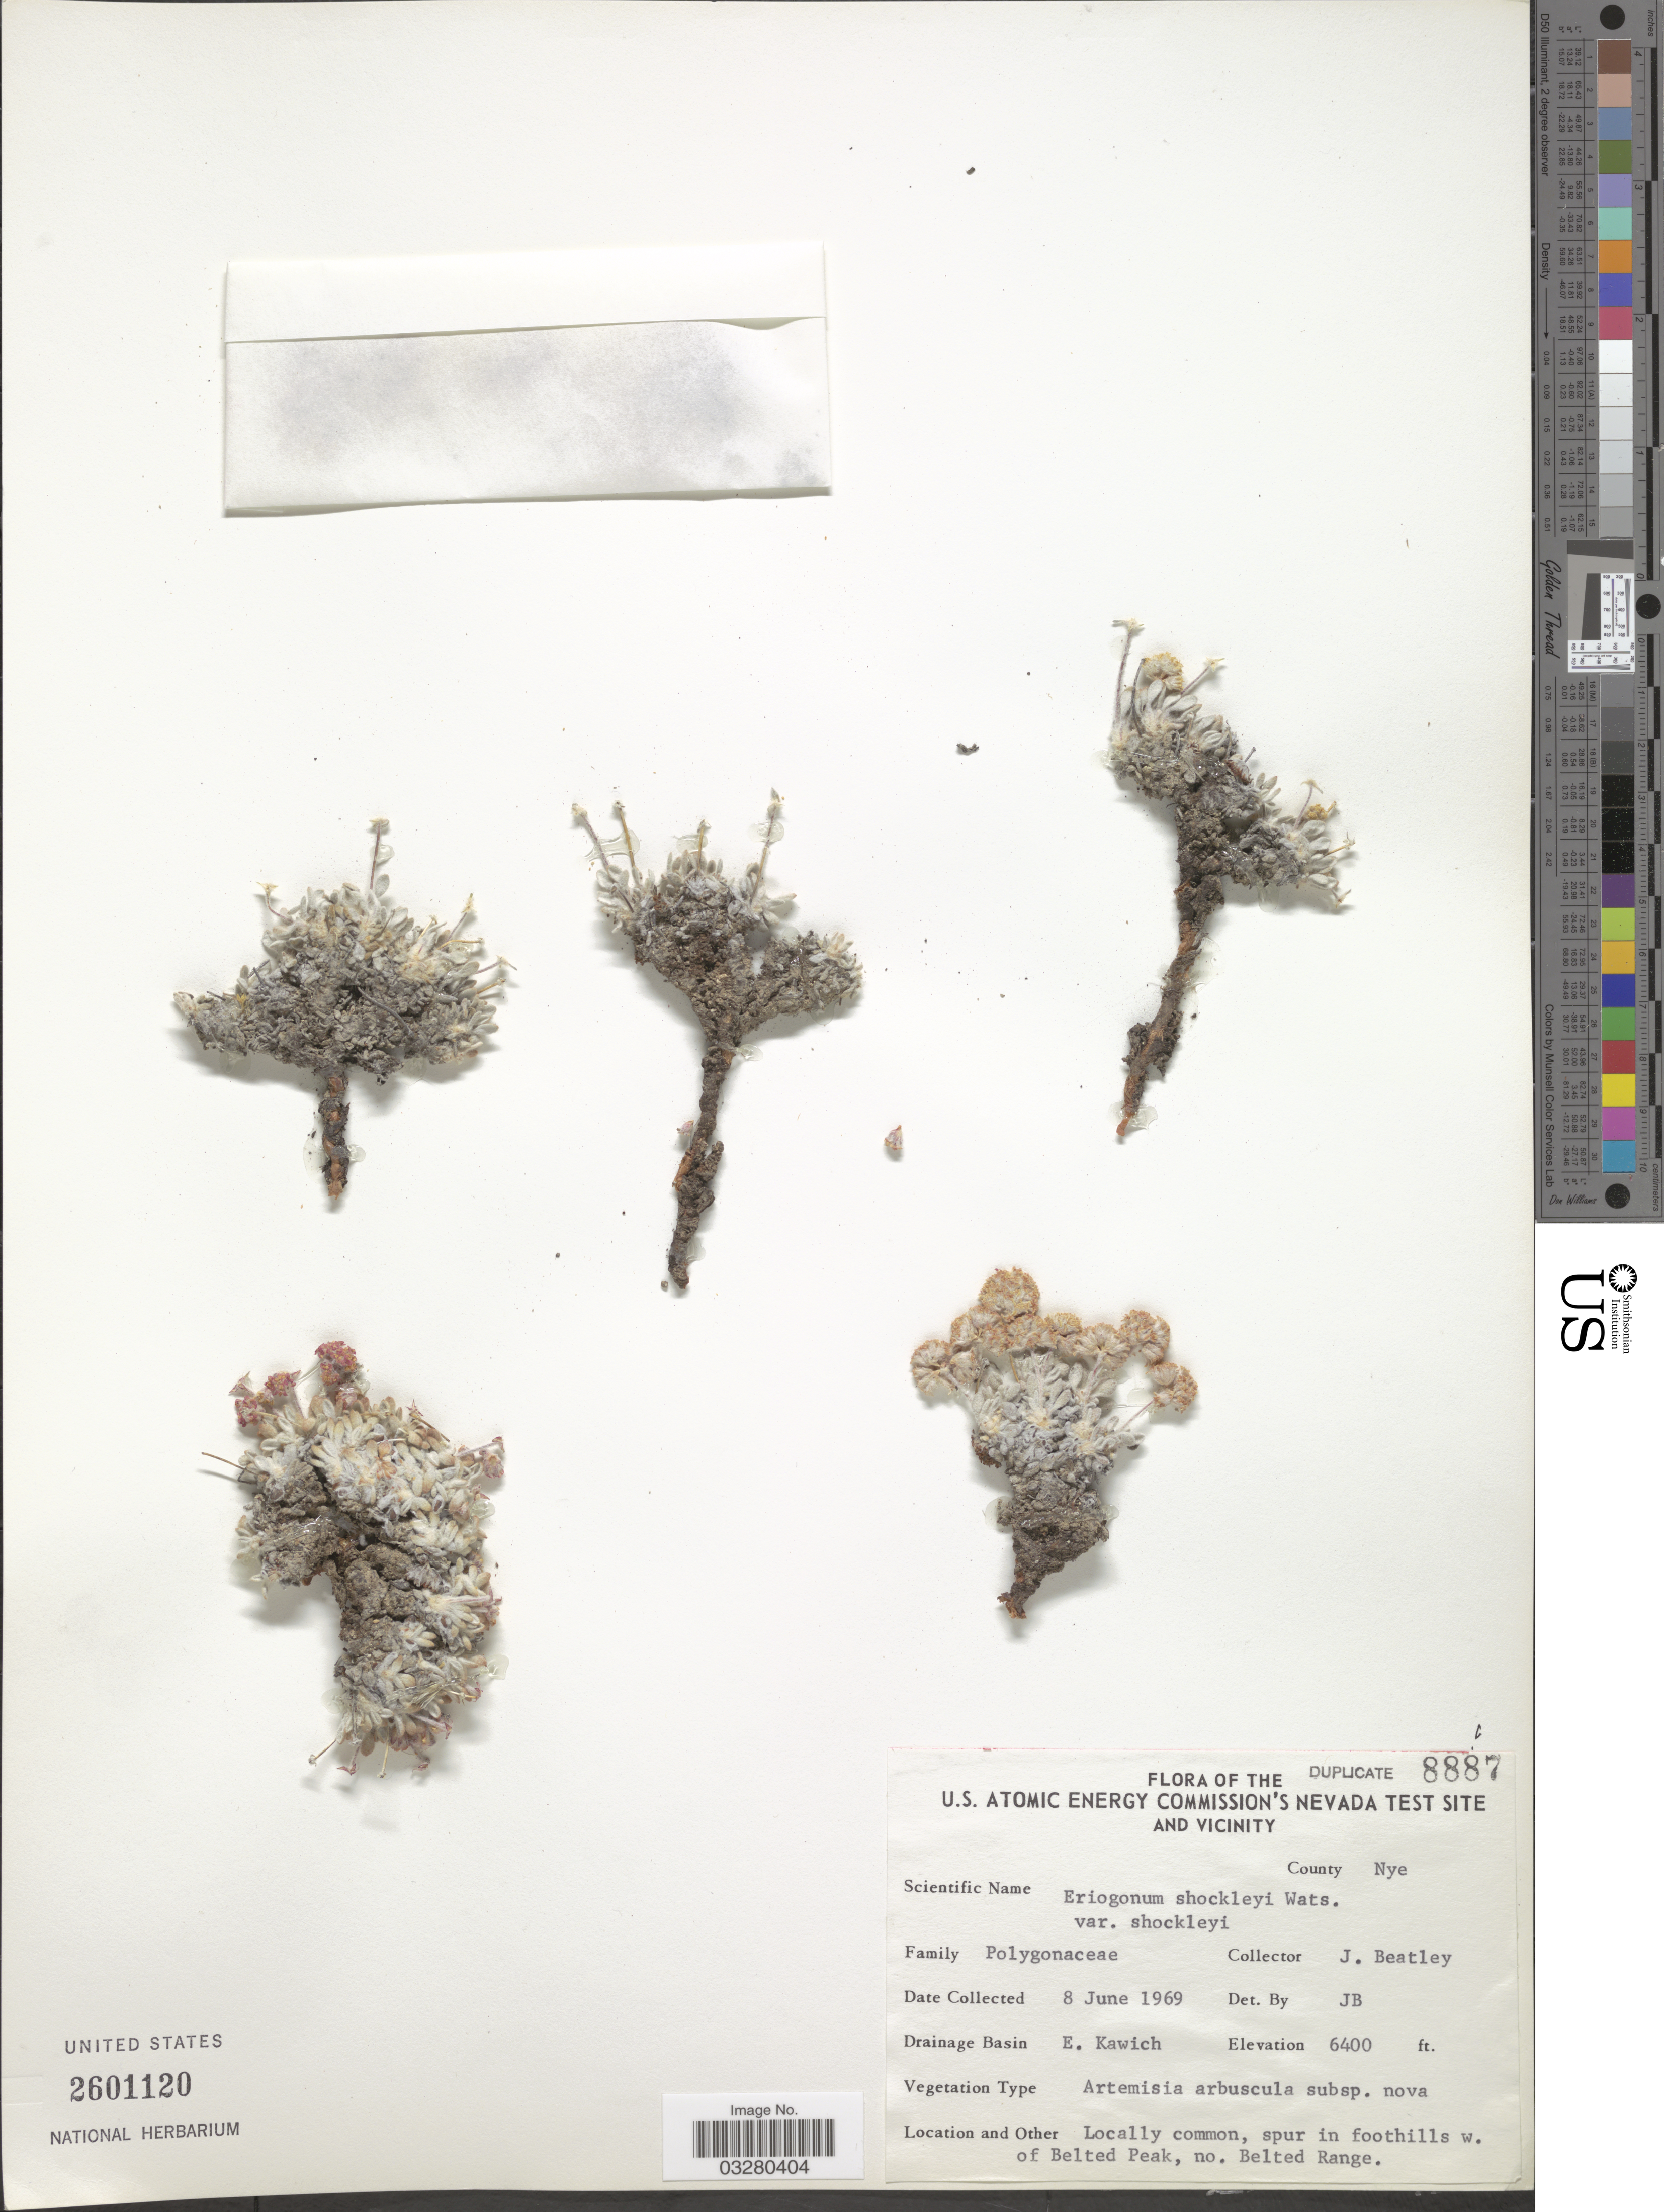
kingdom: Plantae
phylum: Tracheophyta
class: Magnoliopsida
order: Caryophyllales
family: Polygonaceae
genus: Eriogonum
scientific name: Eriogonum shockleyi var. shockleyi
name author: S. Watson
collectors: J. C. Beatley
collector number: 8887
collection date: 1969-06-08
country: United States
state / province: Nevada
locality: U.S. Atomic Energy Commission's Nevada Test Site and Vicinity. County Nye. Drainage Basin E. Kawich. Spur in foothills w. of Belted Peak, no. Belted Range.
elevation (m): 1951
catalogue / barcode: US 2601120